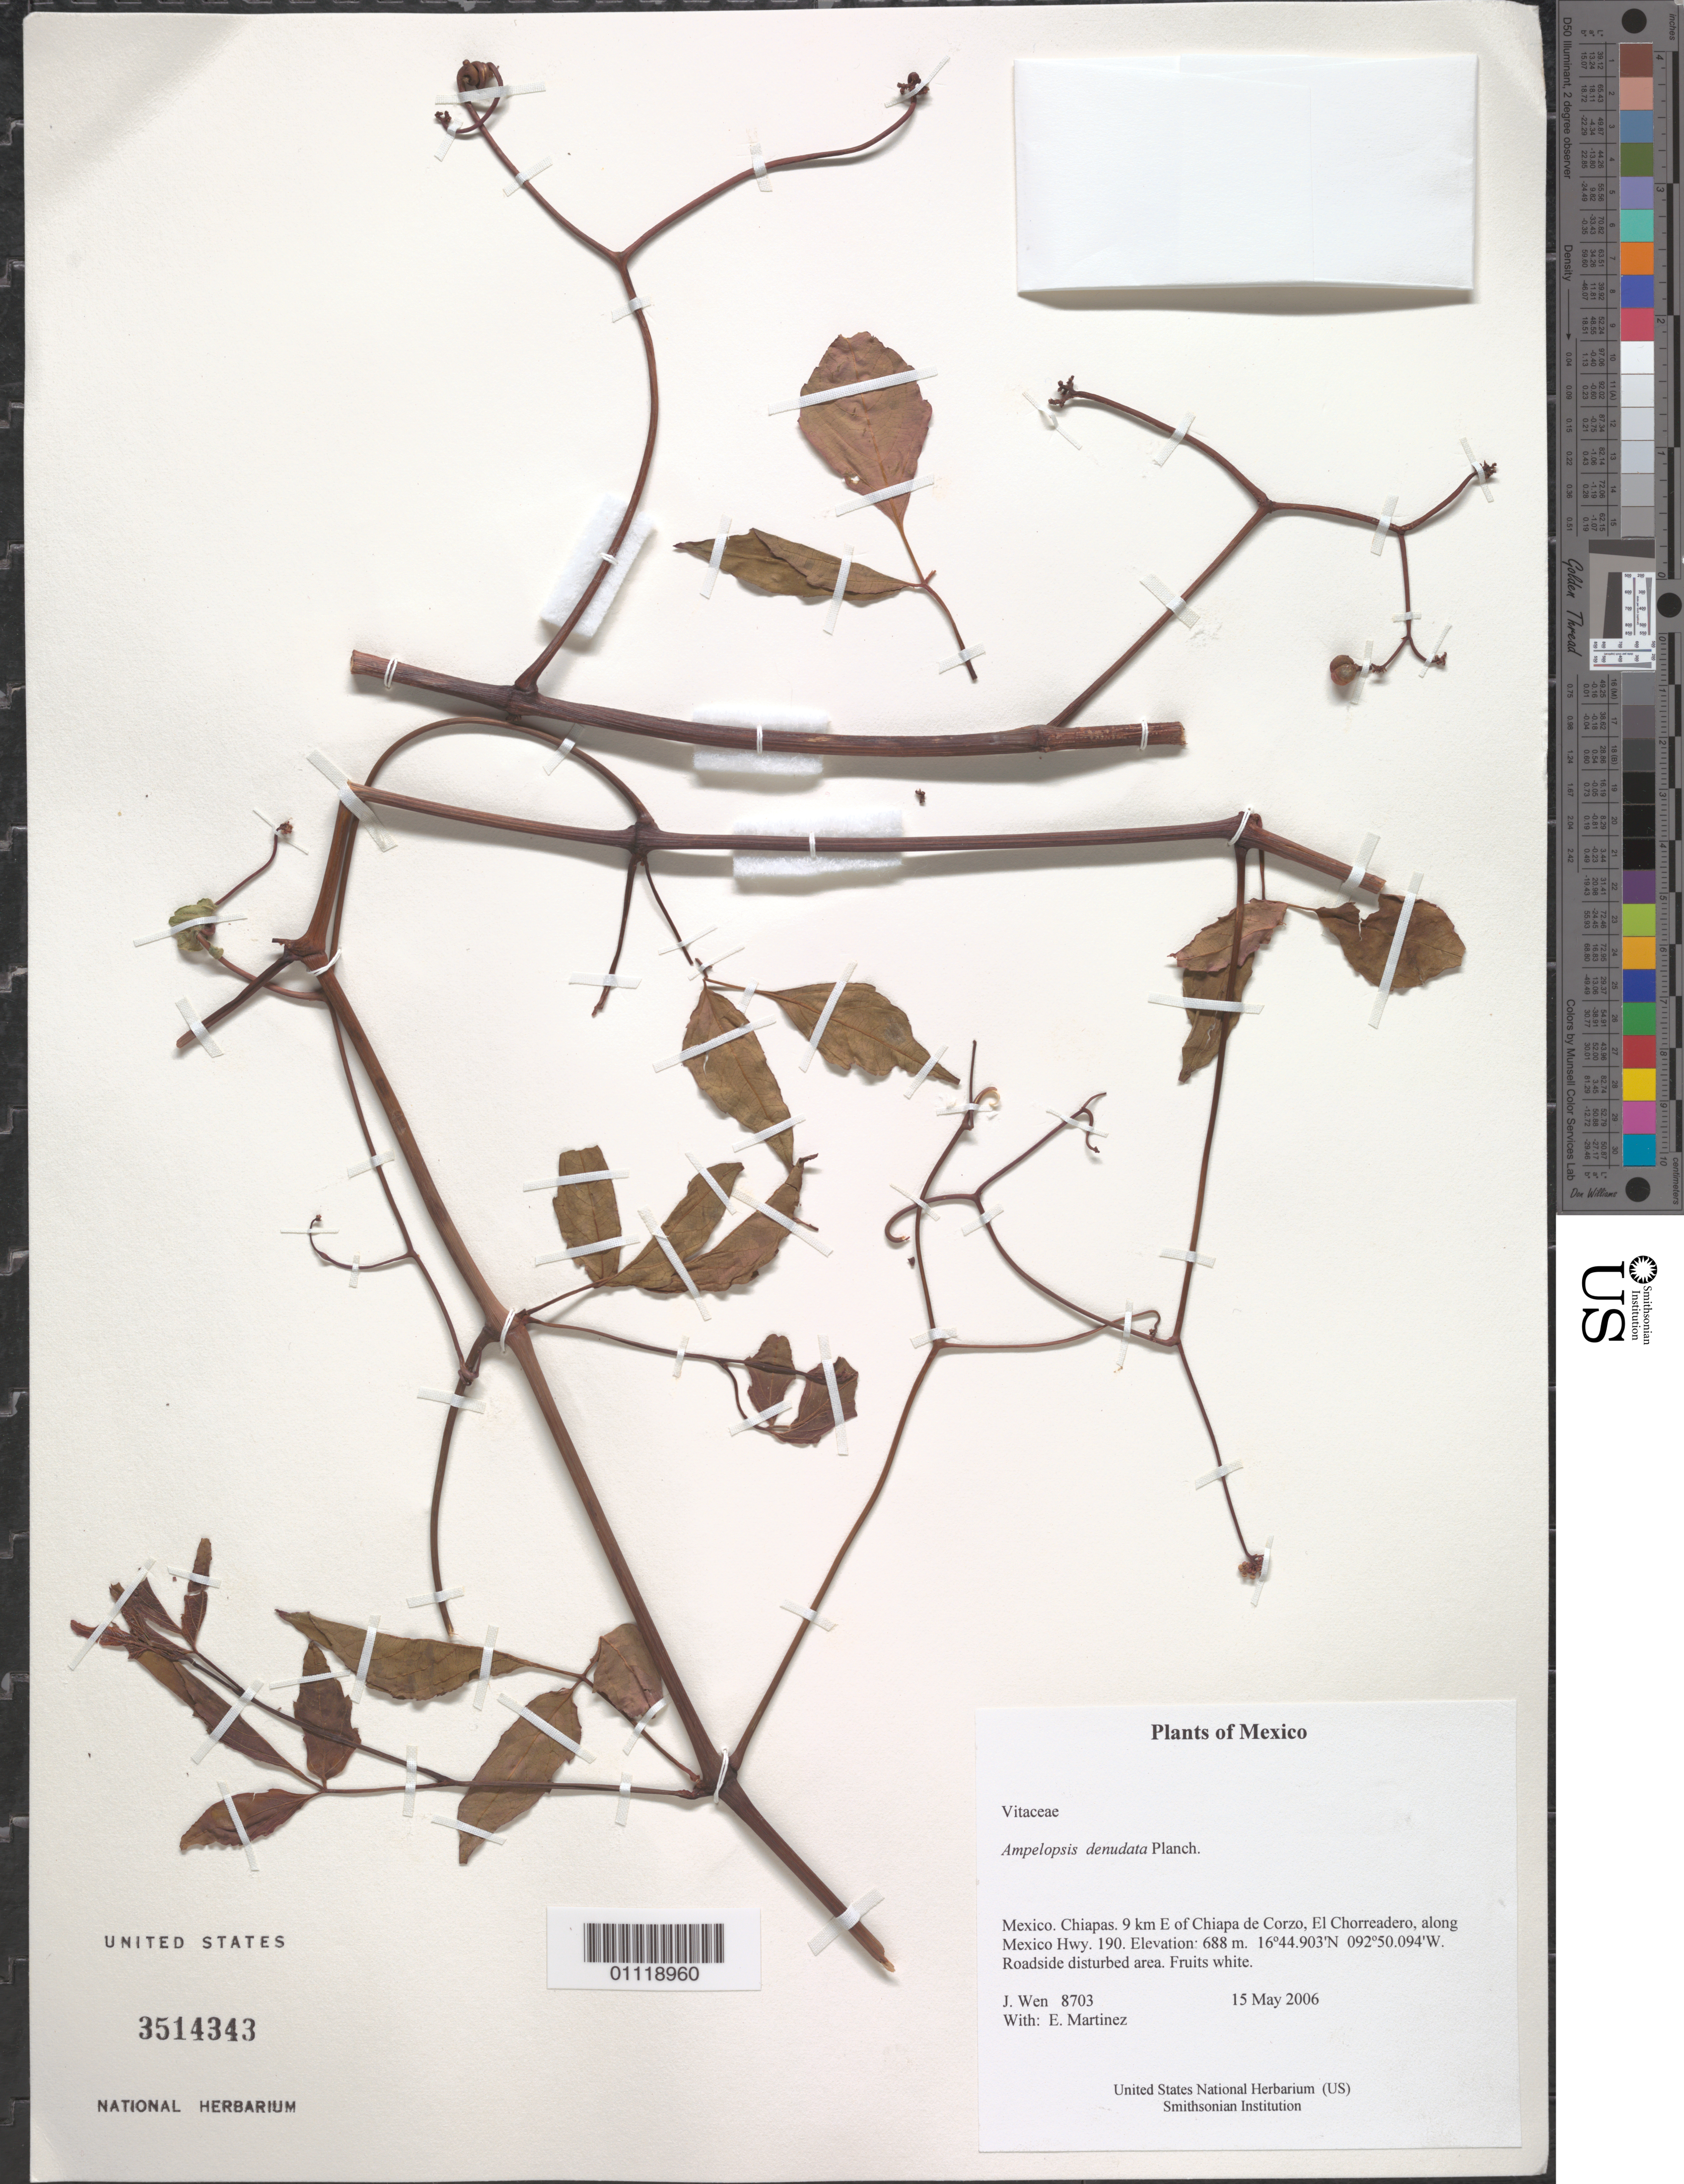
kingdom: Plantae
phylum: Tracheophyta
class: Magnoliopsida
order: Vitales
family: Vitaceae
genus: Ampelopsis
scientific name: Ampelopsis denudata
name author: Planch.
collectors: J. Wen & E. M. Martínez S.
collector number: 8703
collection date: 2006-05-15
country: Mexico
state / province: Chiapas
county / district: Chiapa de Corzo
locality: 9 km E of Chiapa de Corzo, El Chorreadero, along Mexico Hwy 190.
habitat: Roadside disturbed area.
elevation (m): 688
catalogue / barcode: US 3514343